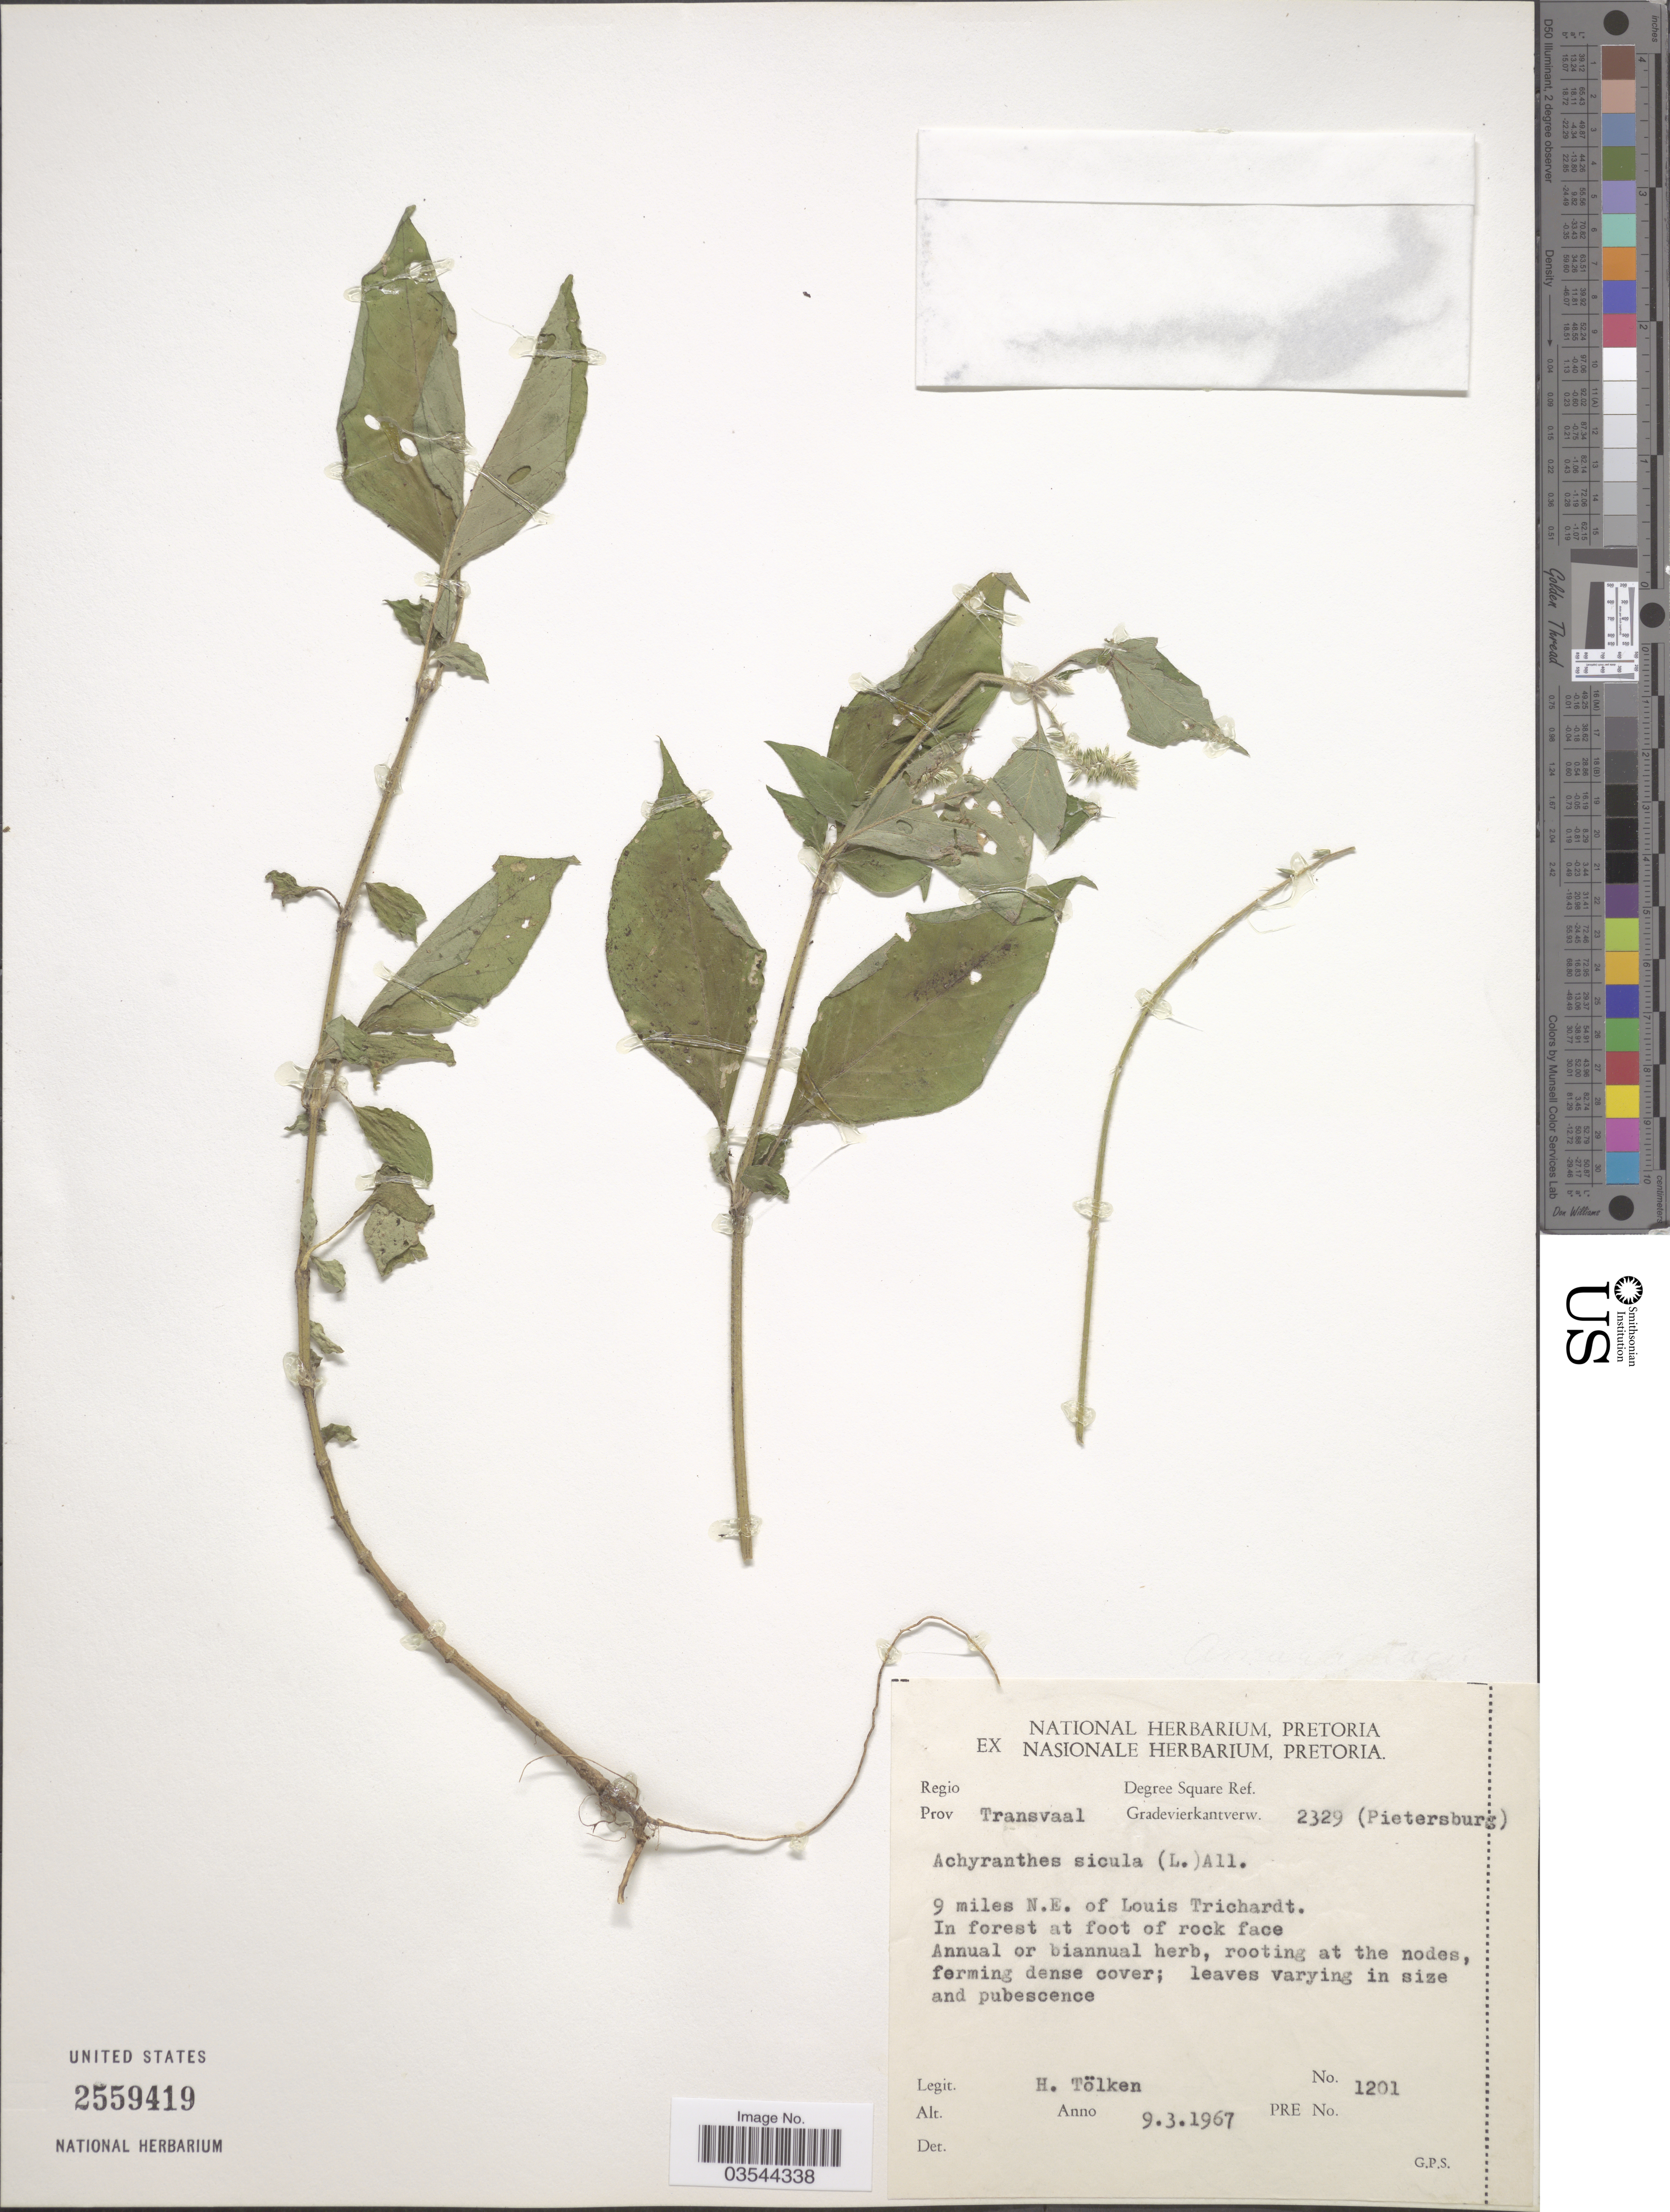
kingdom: Plantae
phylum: Tracheophyta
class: Magnoliopsida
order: Caryophyllales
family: Amaranthaceae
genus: Achyranthes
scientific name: Achyranthes sicula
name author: Roth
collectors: H. R. Tölken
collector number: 1201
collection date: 1967-03-09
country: South Africa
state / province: Limpopo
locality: Prov Transvaal. Gradevierkantverw. 2329 (Pietersburg). 9 miles N.E. of Louis Trichardt.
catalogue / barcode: US 2559419